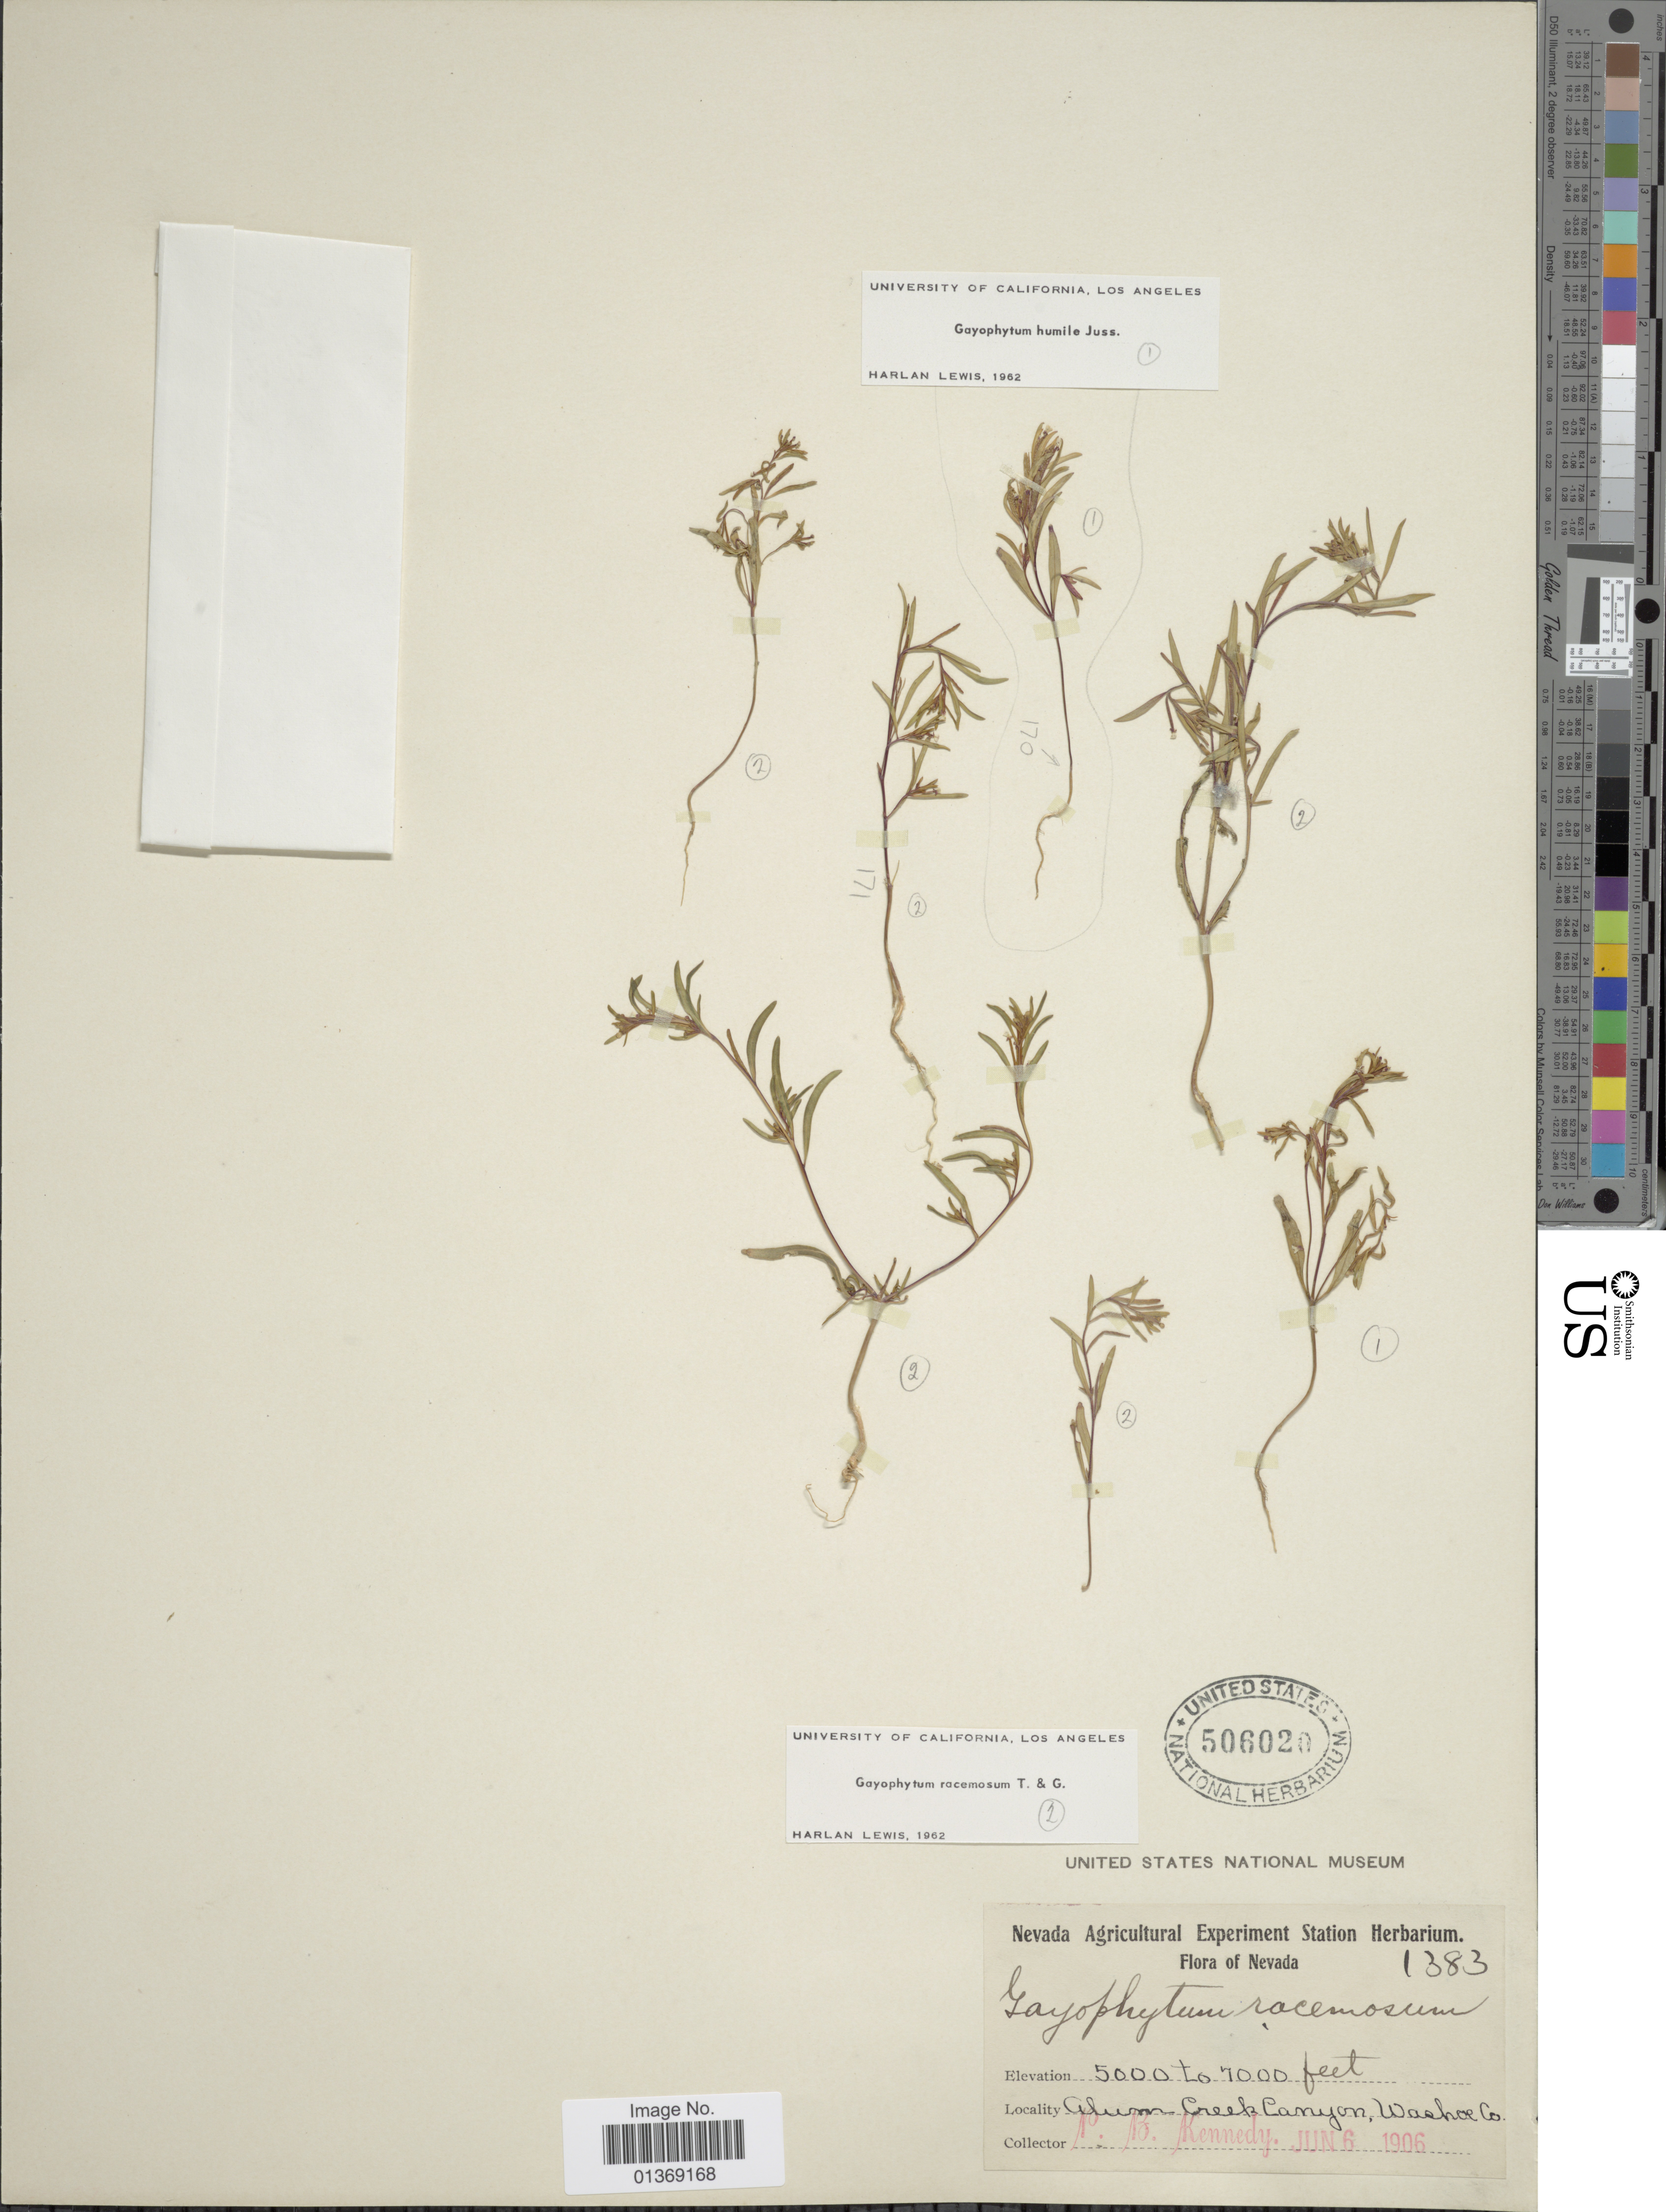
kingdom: Plantae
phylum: Tracheophyta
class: Magnoliopsida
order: Myrtales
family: Onagraceae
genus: Gayophytum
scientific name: Gayophytum racemosum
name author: Torr. & A. Gray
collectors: P. B. Kennedy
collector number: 1383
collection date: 1906-06-06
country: United States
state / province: Nevada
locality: Alum Creek Canyon, Washoe Co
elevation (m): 1524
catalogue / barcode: US 506020